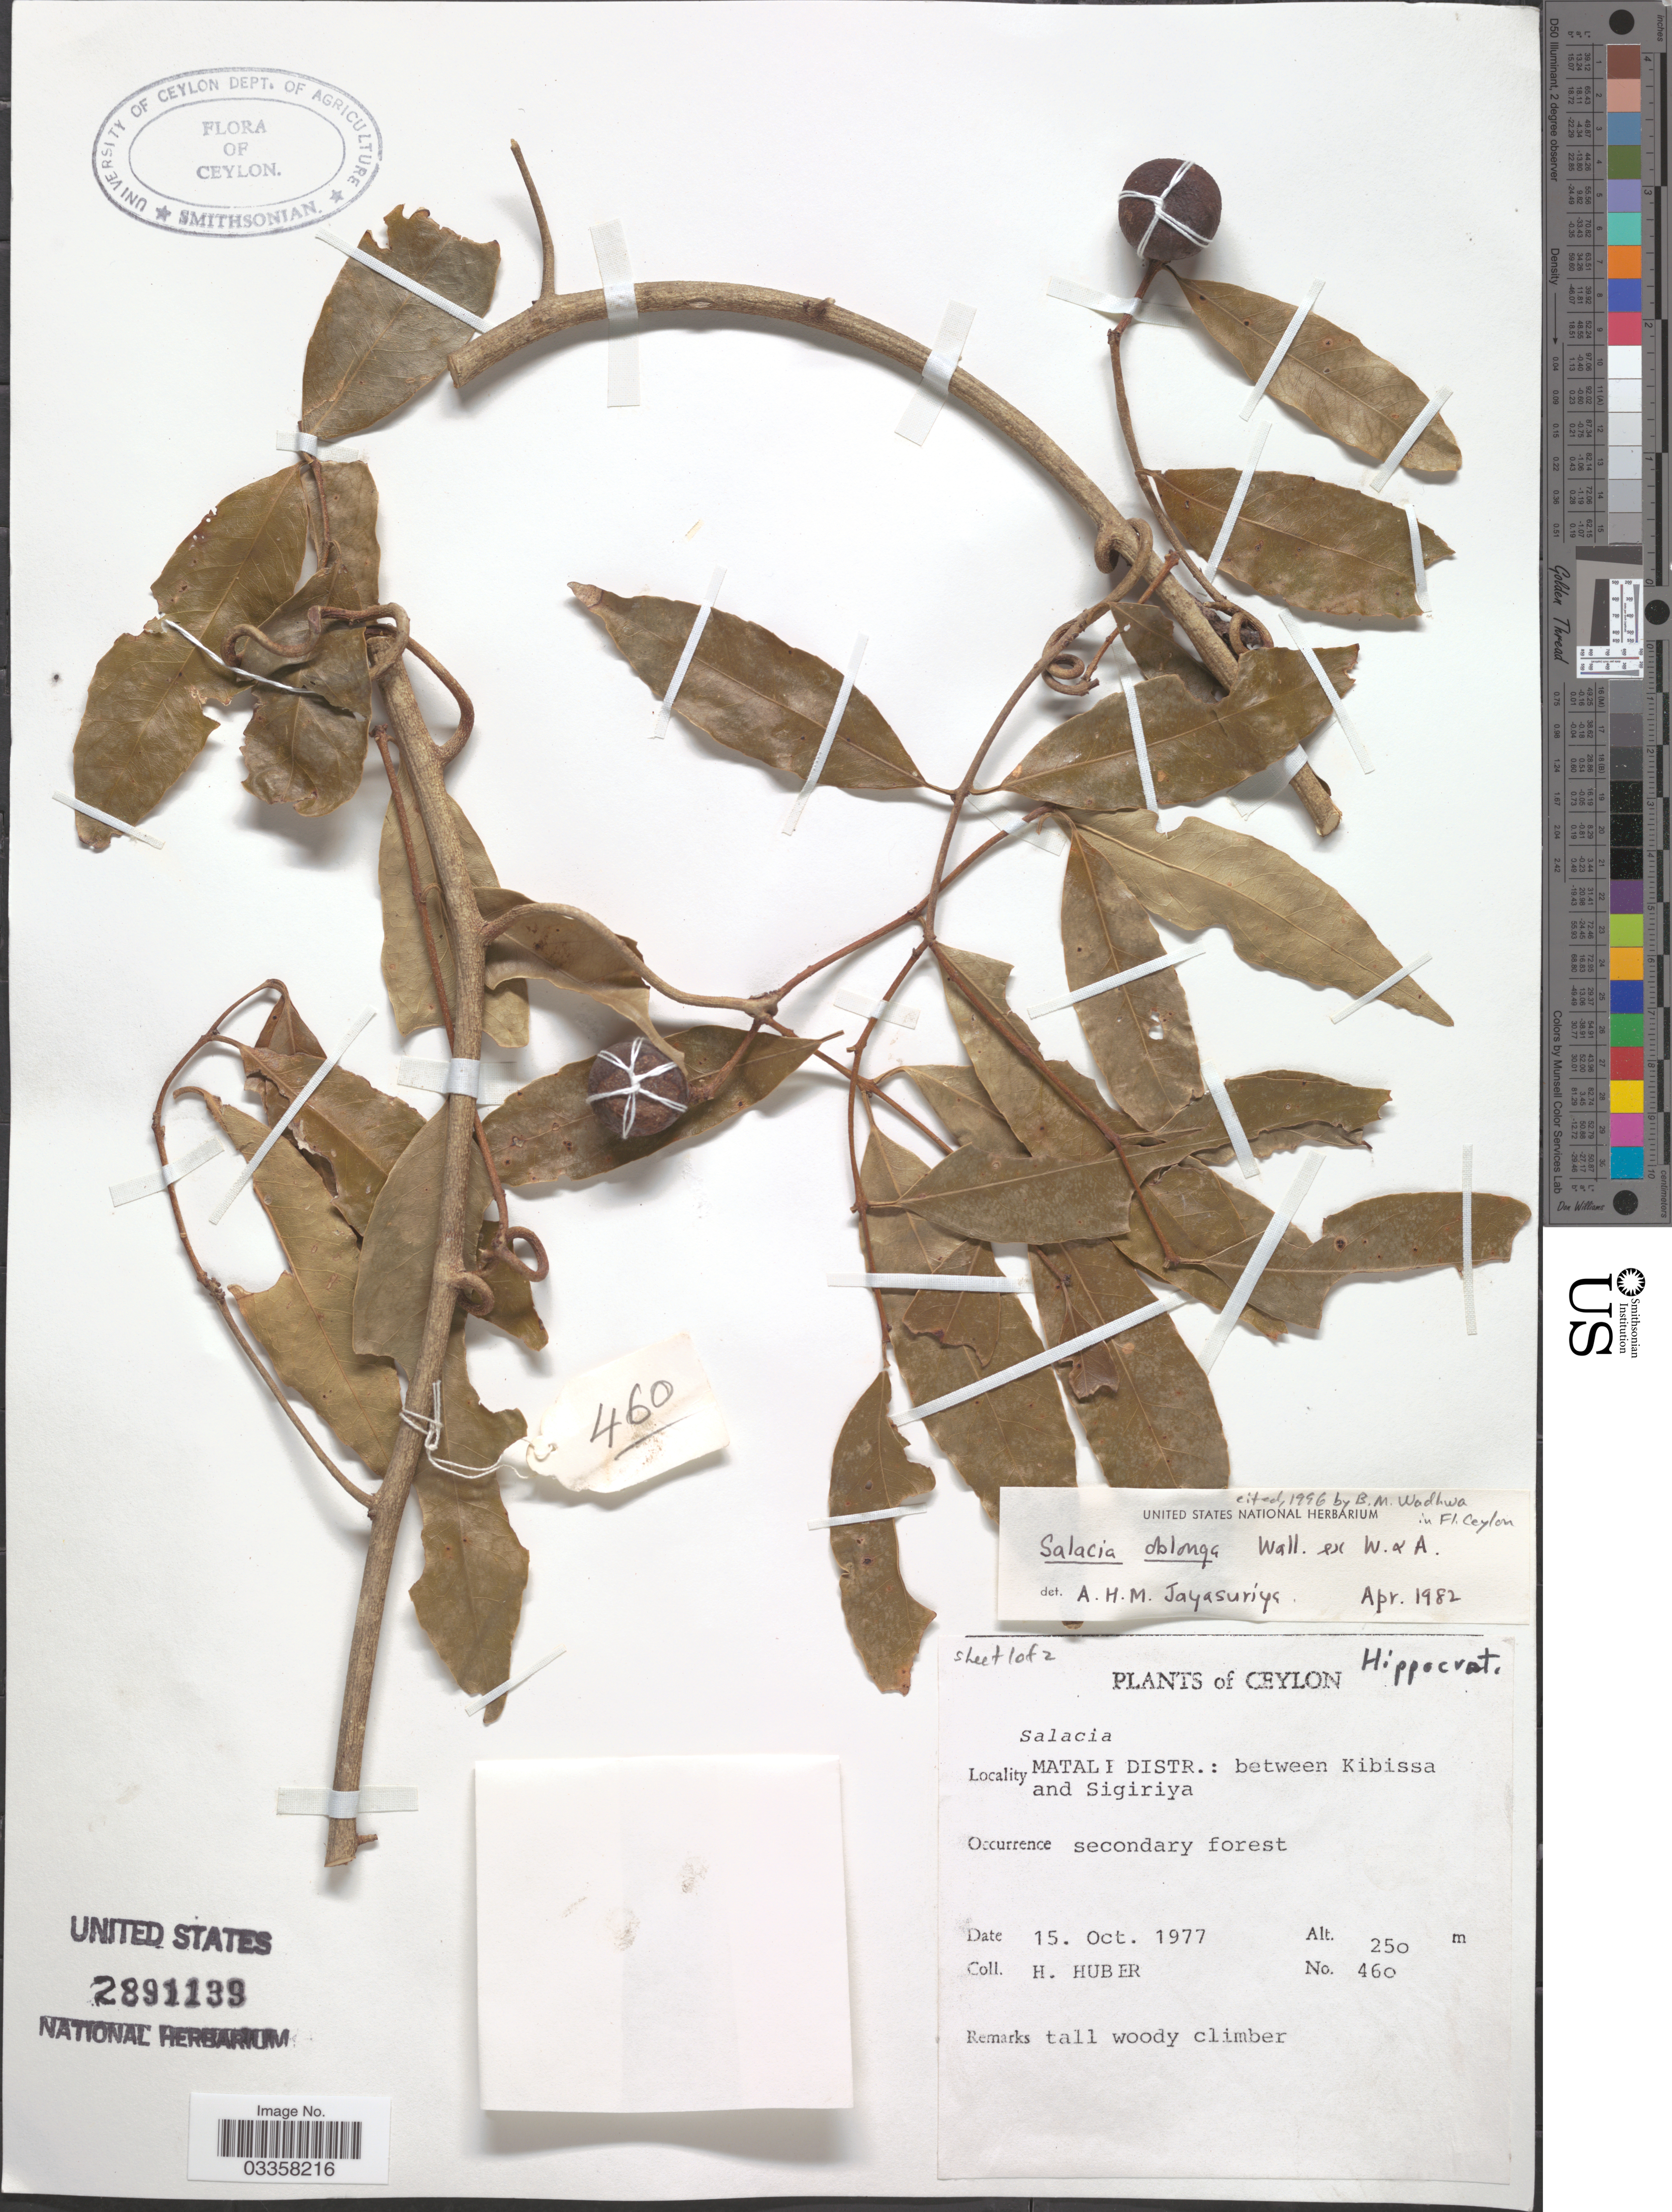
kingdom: Plantae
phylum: Tracheophyta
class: Magnoliopsida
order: Celastrales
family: Celastraceae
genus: Salacia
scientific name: Salacia oblonga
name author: Wall.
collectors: H. Huber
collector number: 460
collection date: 1977-10-15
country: Sri Lanka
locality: Ceylon. Matale Distr.: between Kibissa and Sigiriya.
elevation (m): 250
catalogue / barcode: US 2891139